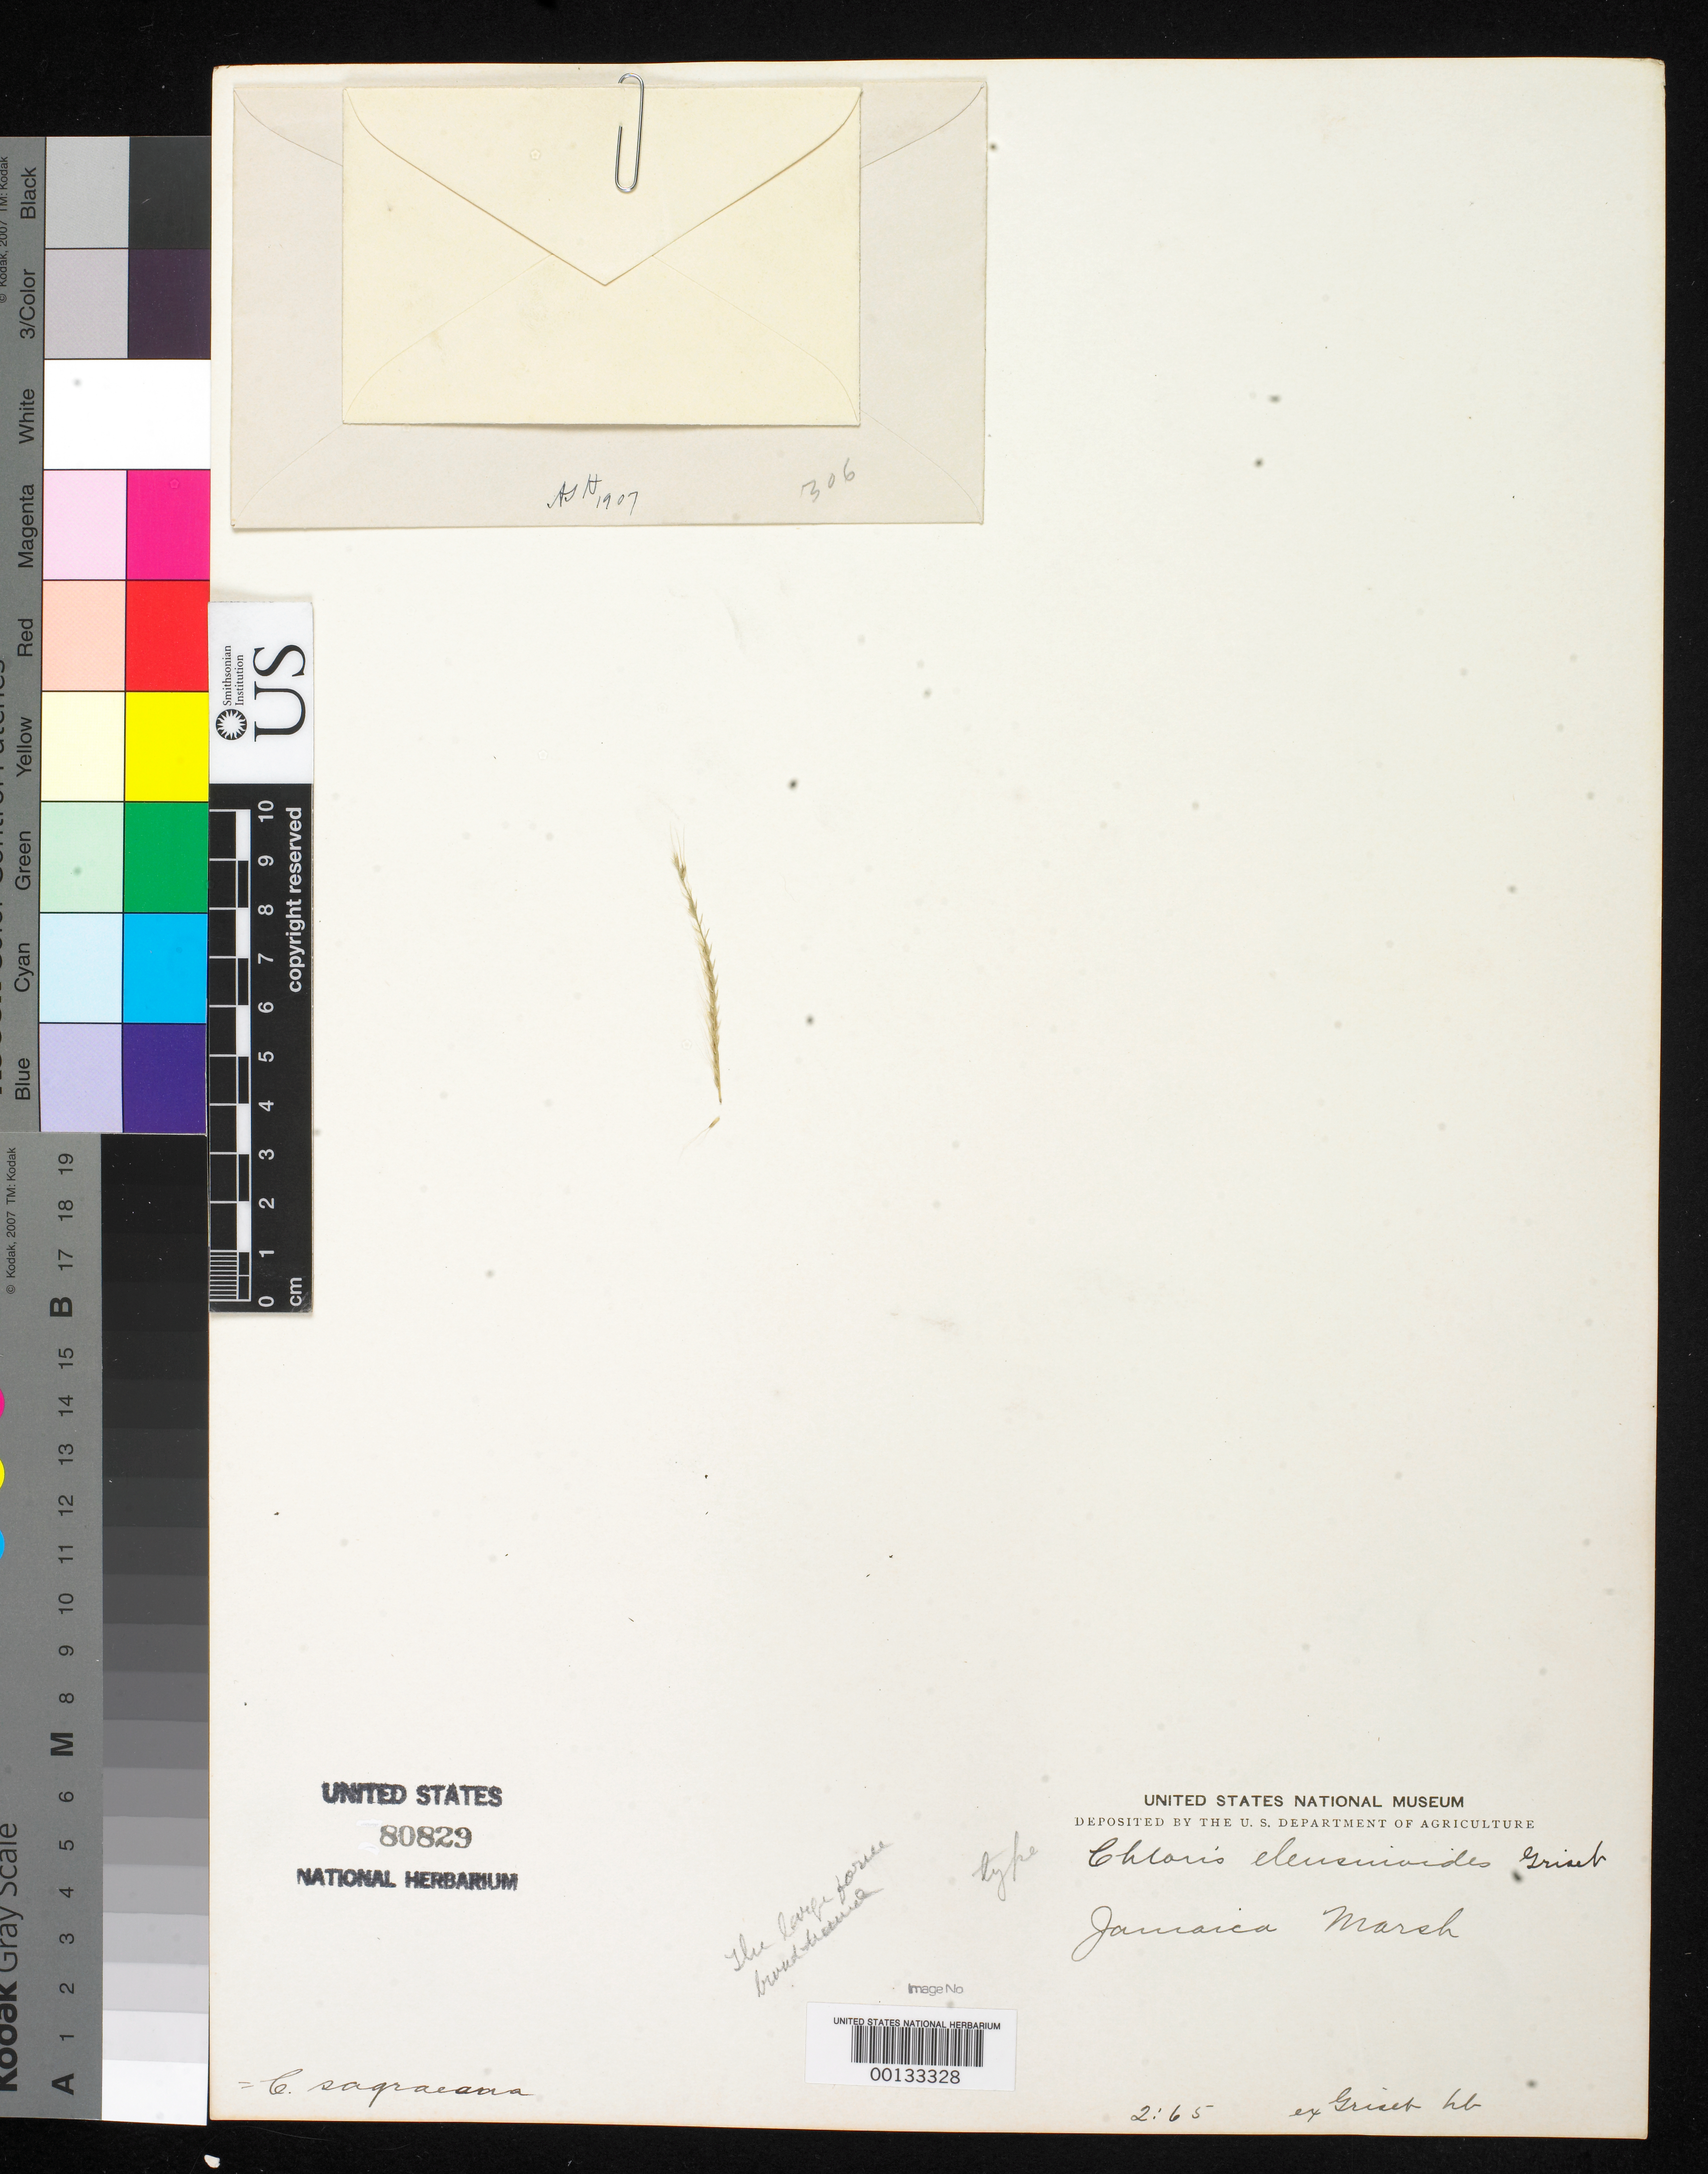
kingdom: Plantae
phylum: Tracheophyta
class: Liliopsida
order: Poales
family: Poaceae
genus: Chloris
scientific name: Chloris eleusinoides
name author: Griseb.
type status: Type Fragment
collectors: H. R. Wullschlaegel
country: Jamaica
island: Greater Antilles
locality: Antigua.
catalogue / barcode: US 80829